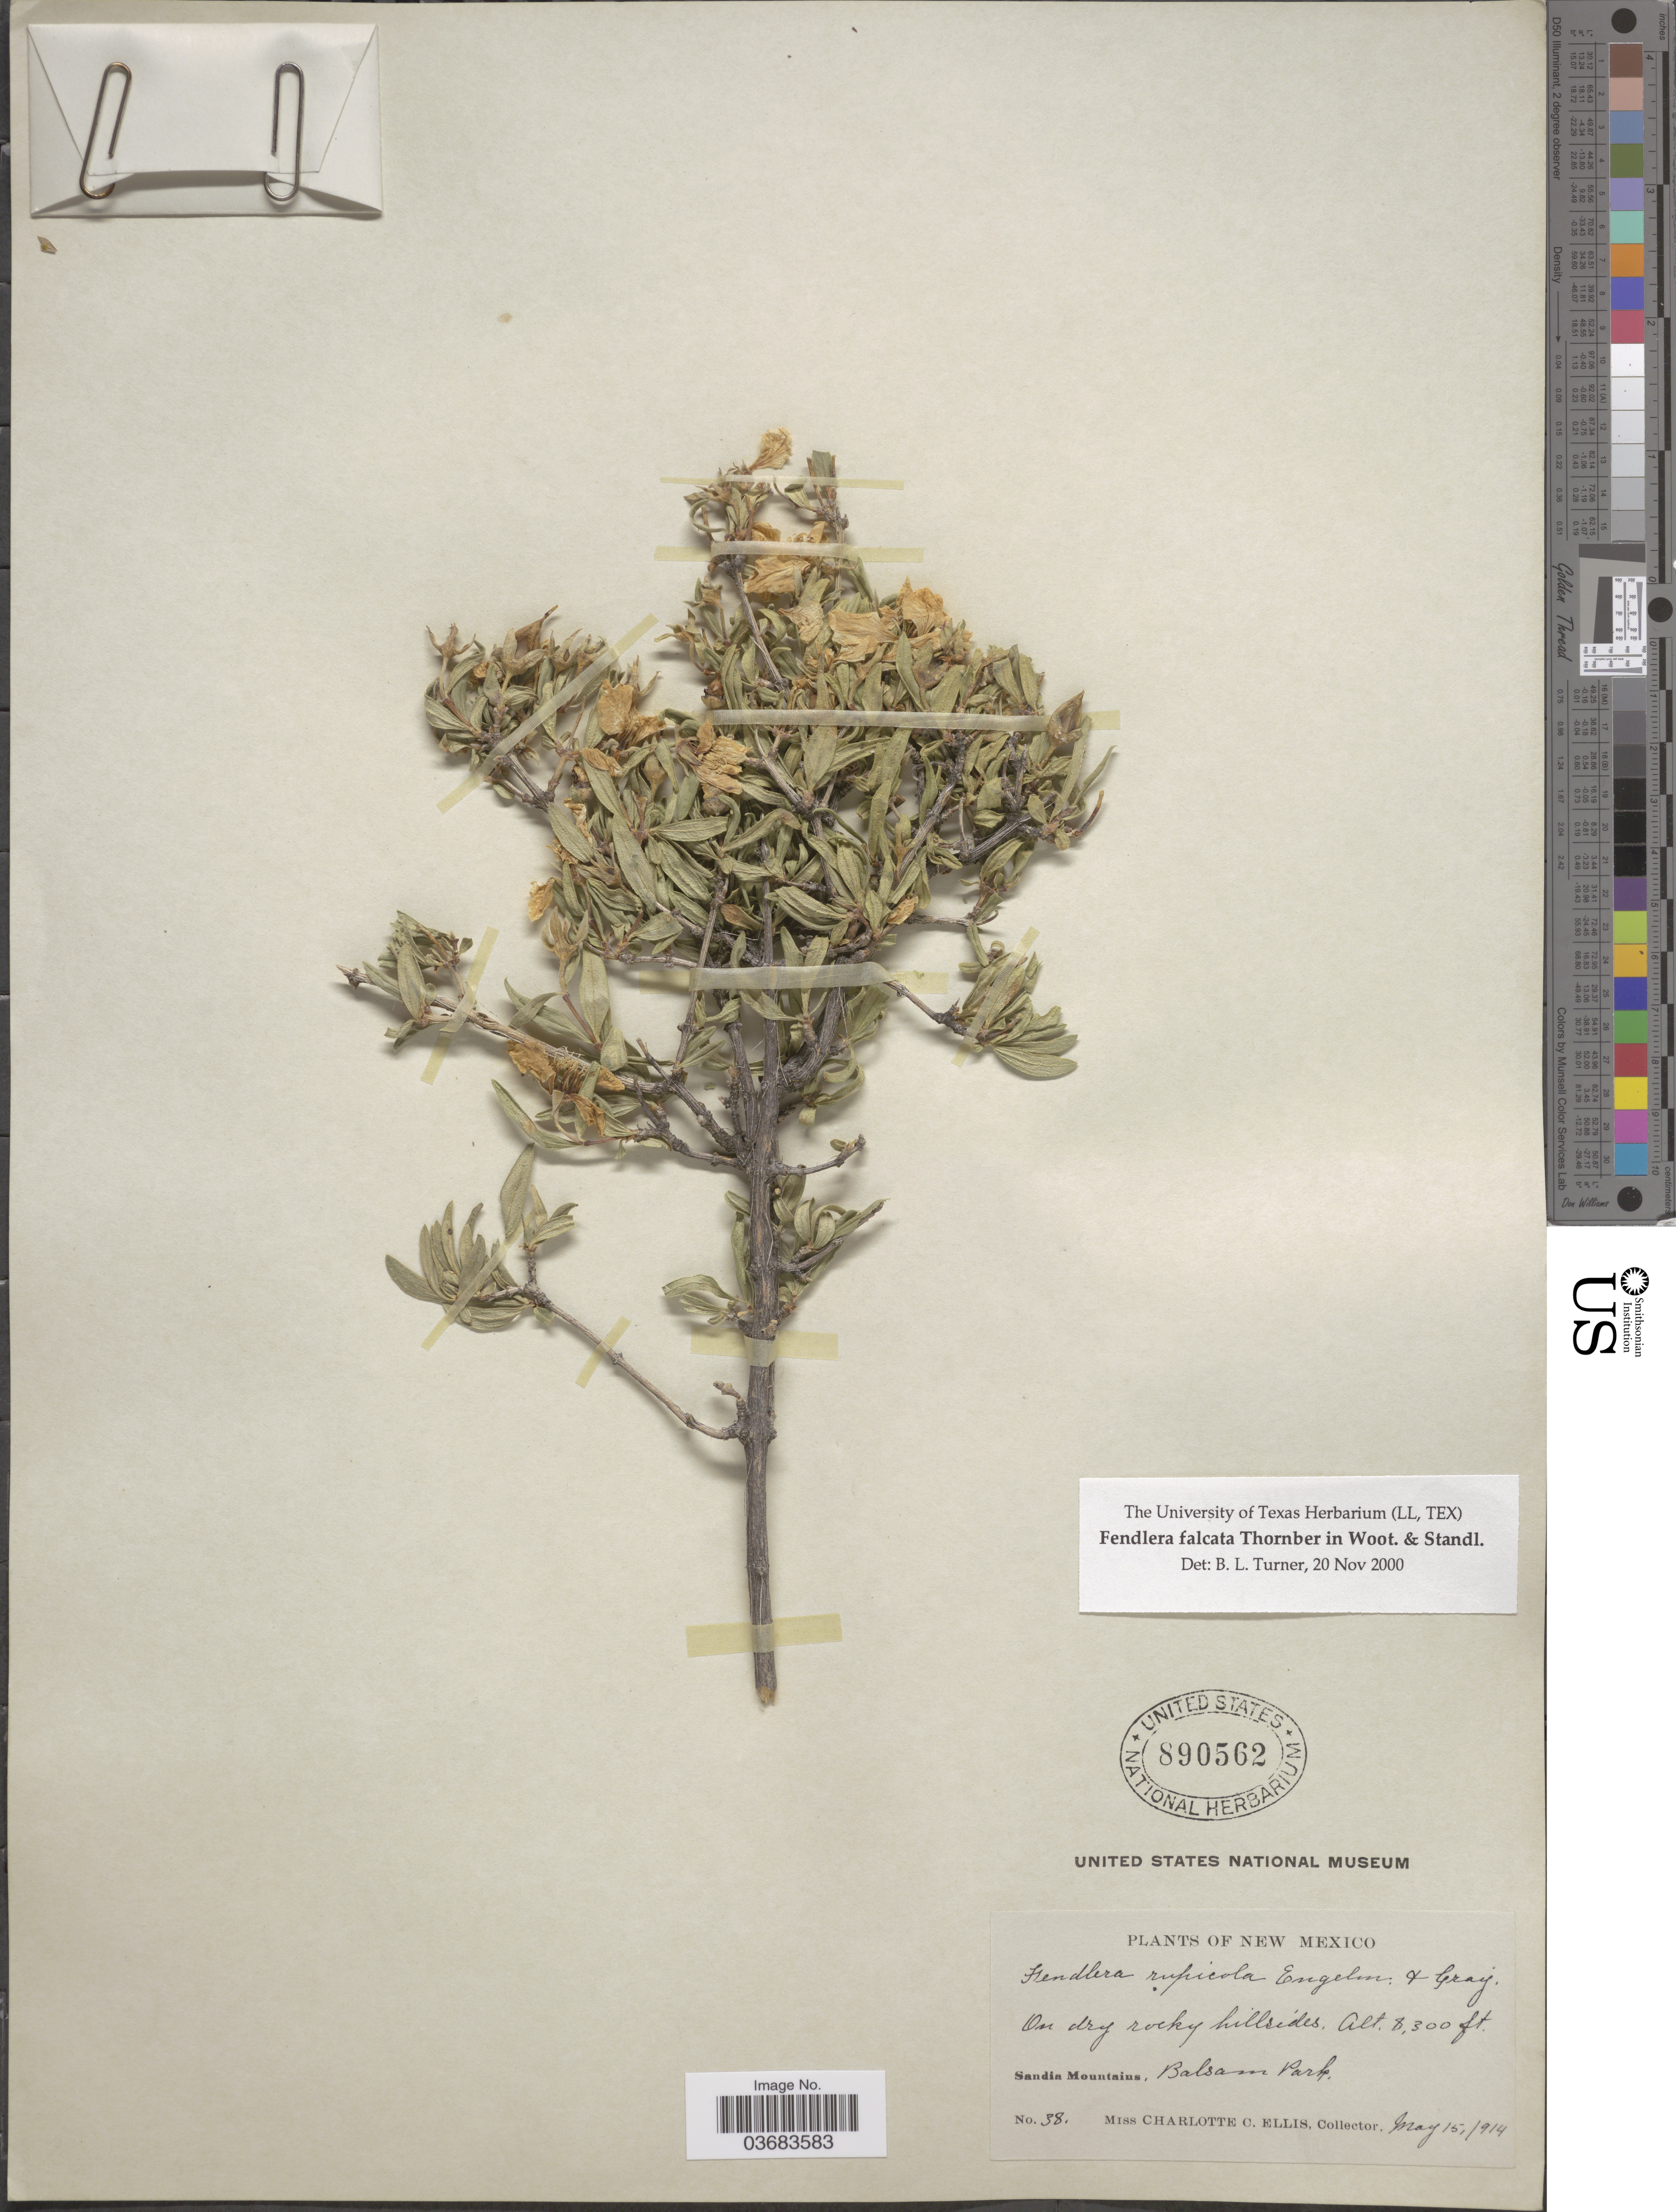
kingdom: Plantae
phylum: Tracheophyta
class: Magnoliopsida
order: Cornales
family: Hydrangeaceae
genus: Fendlera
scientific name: Fendlera rupicola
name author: Englem. & A. Gray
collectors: C. C. Ellis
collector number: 38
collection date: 1914-05-15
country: United States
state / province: New Mexico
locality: Sandia Mountains, Balsam Park.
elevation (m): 2530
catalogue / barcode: US 890562